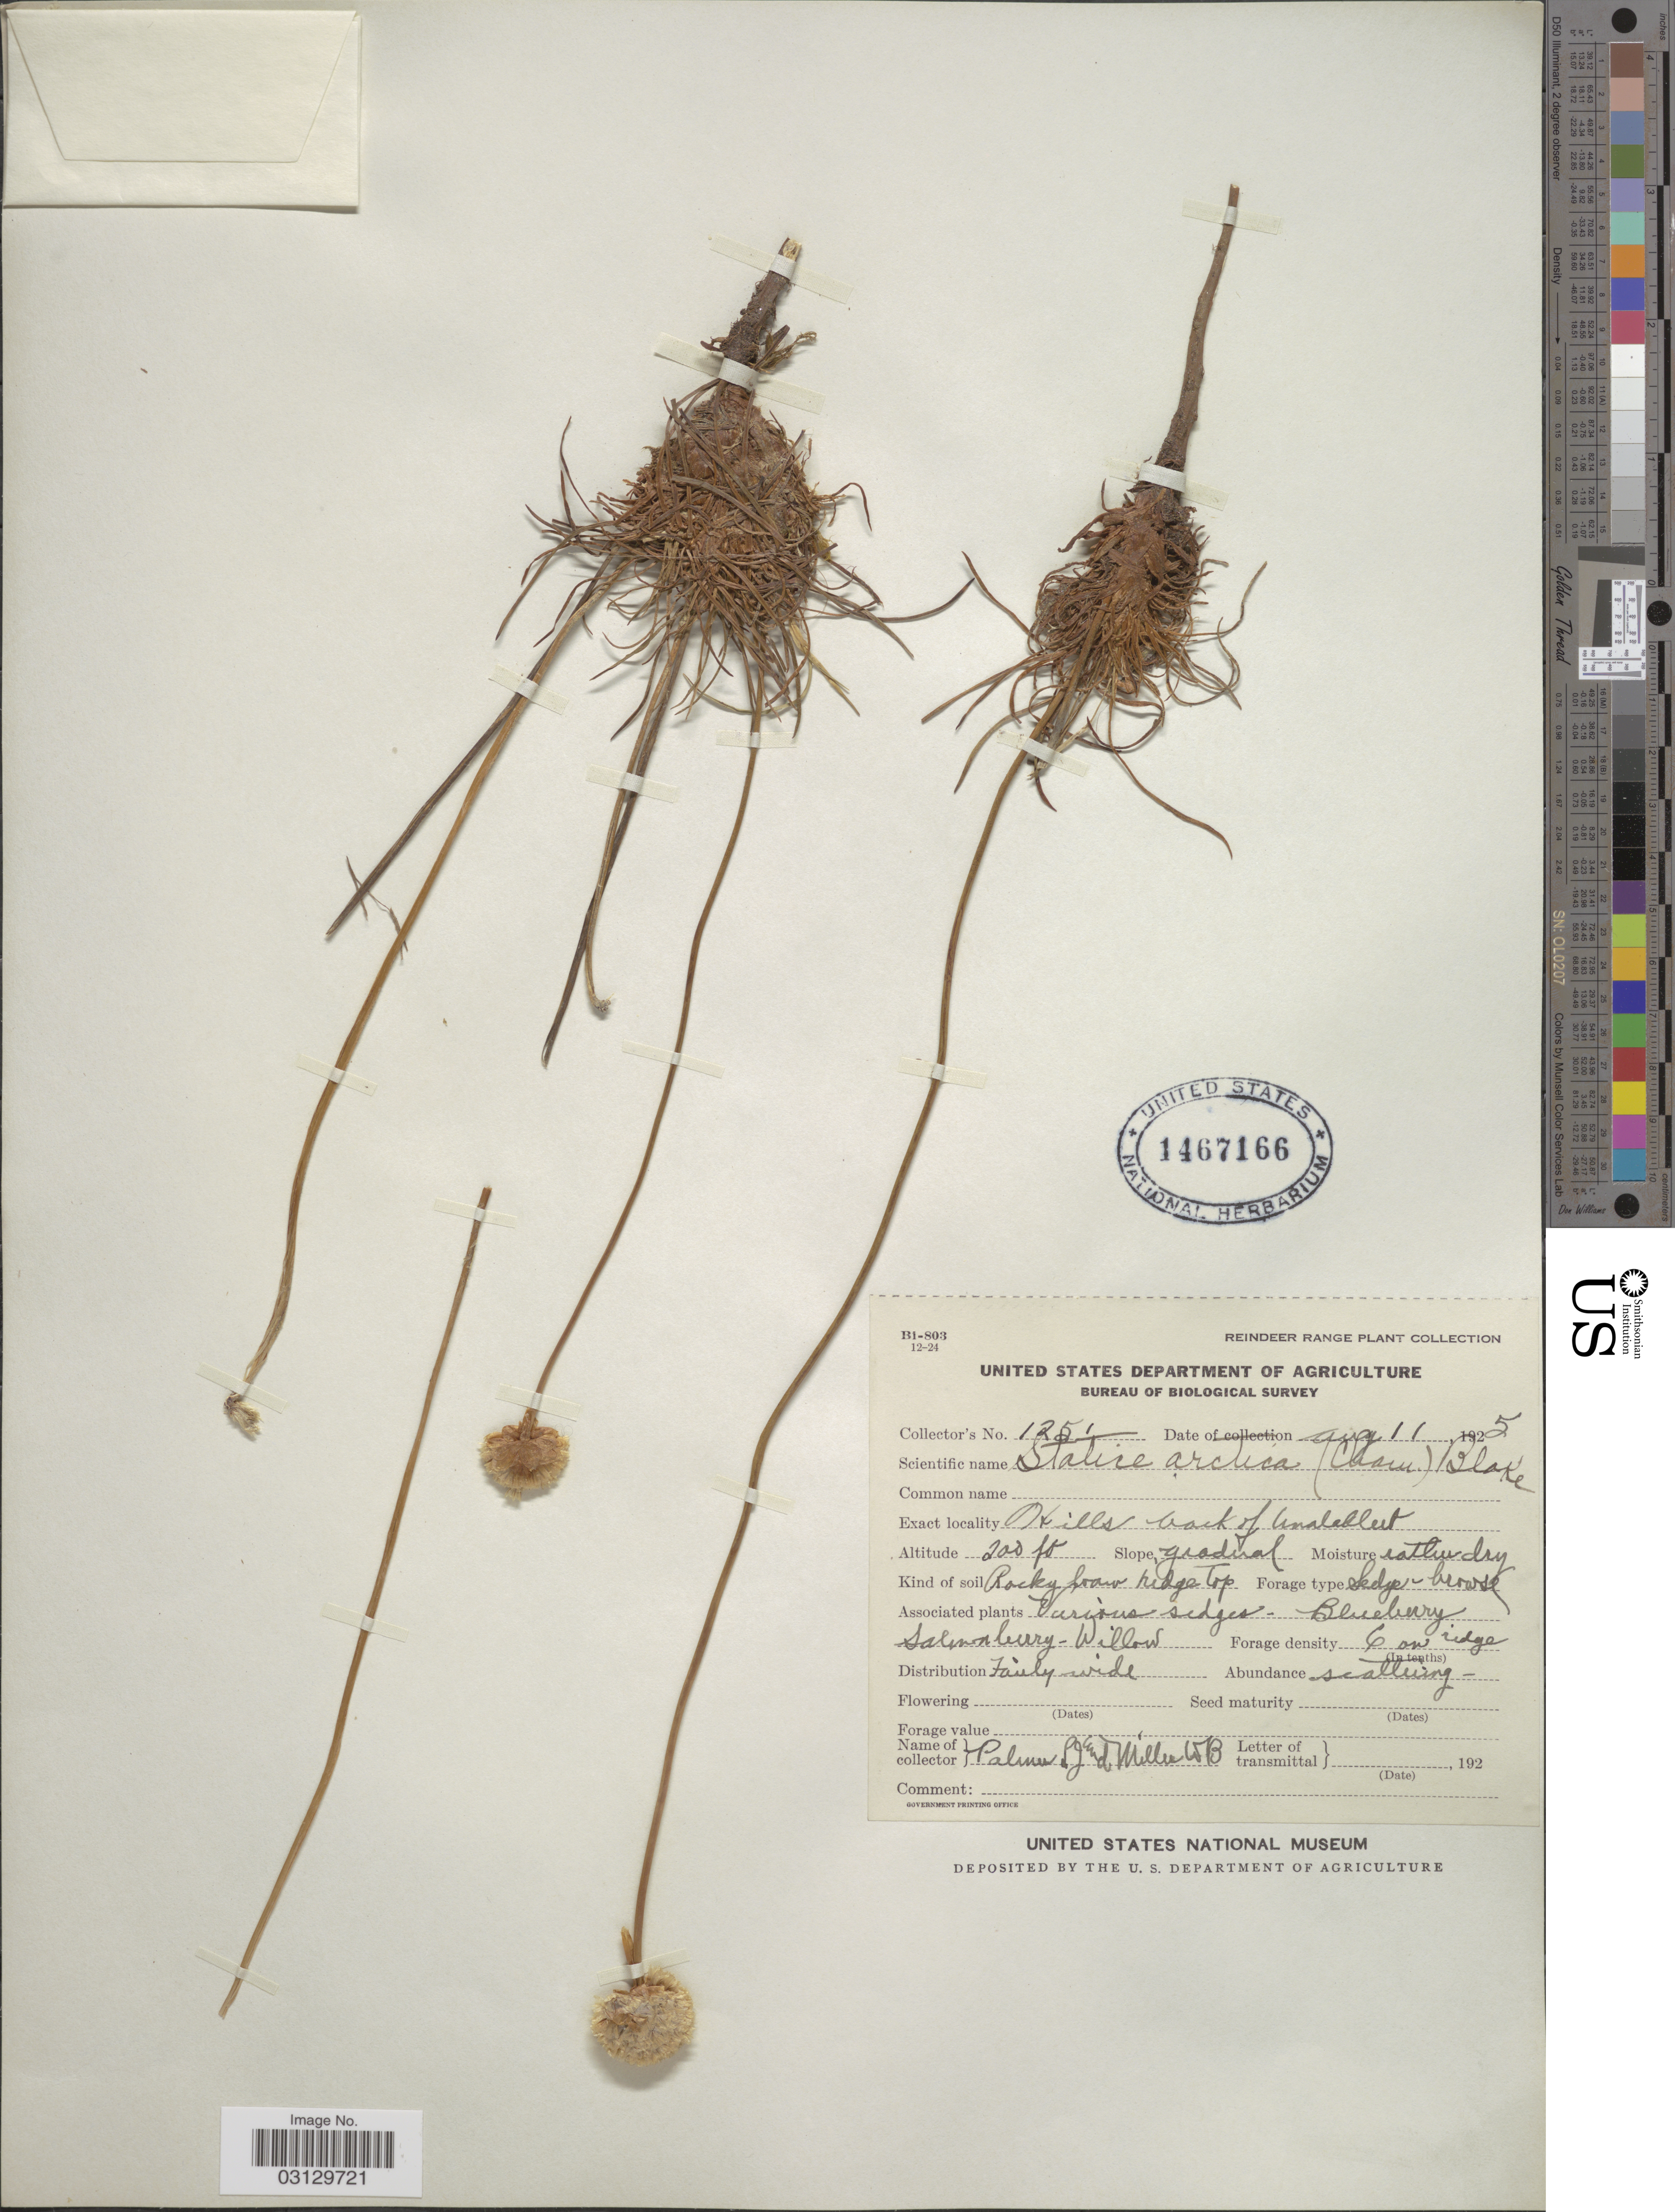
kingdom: Plantae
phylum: Tracheophyta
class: Magnoliopsida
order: Caryophyllales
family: Plumbaginaceae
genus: Armeria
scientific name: Armeria maritima subsp. sibirica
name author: (Turcz. ex Boiss.) Nyman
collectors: L. J. Palmer & W. Miller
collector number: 1251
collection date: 1925-08-11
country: United States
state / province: Alaska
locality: Hills back of Unalakleet.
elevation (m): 61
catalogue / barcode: US 1467166